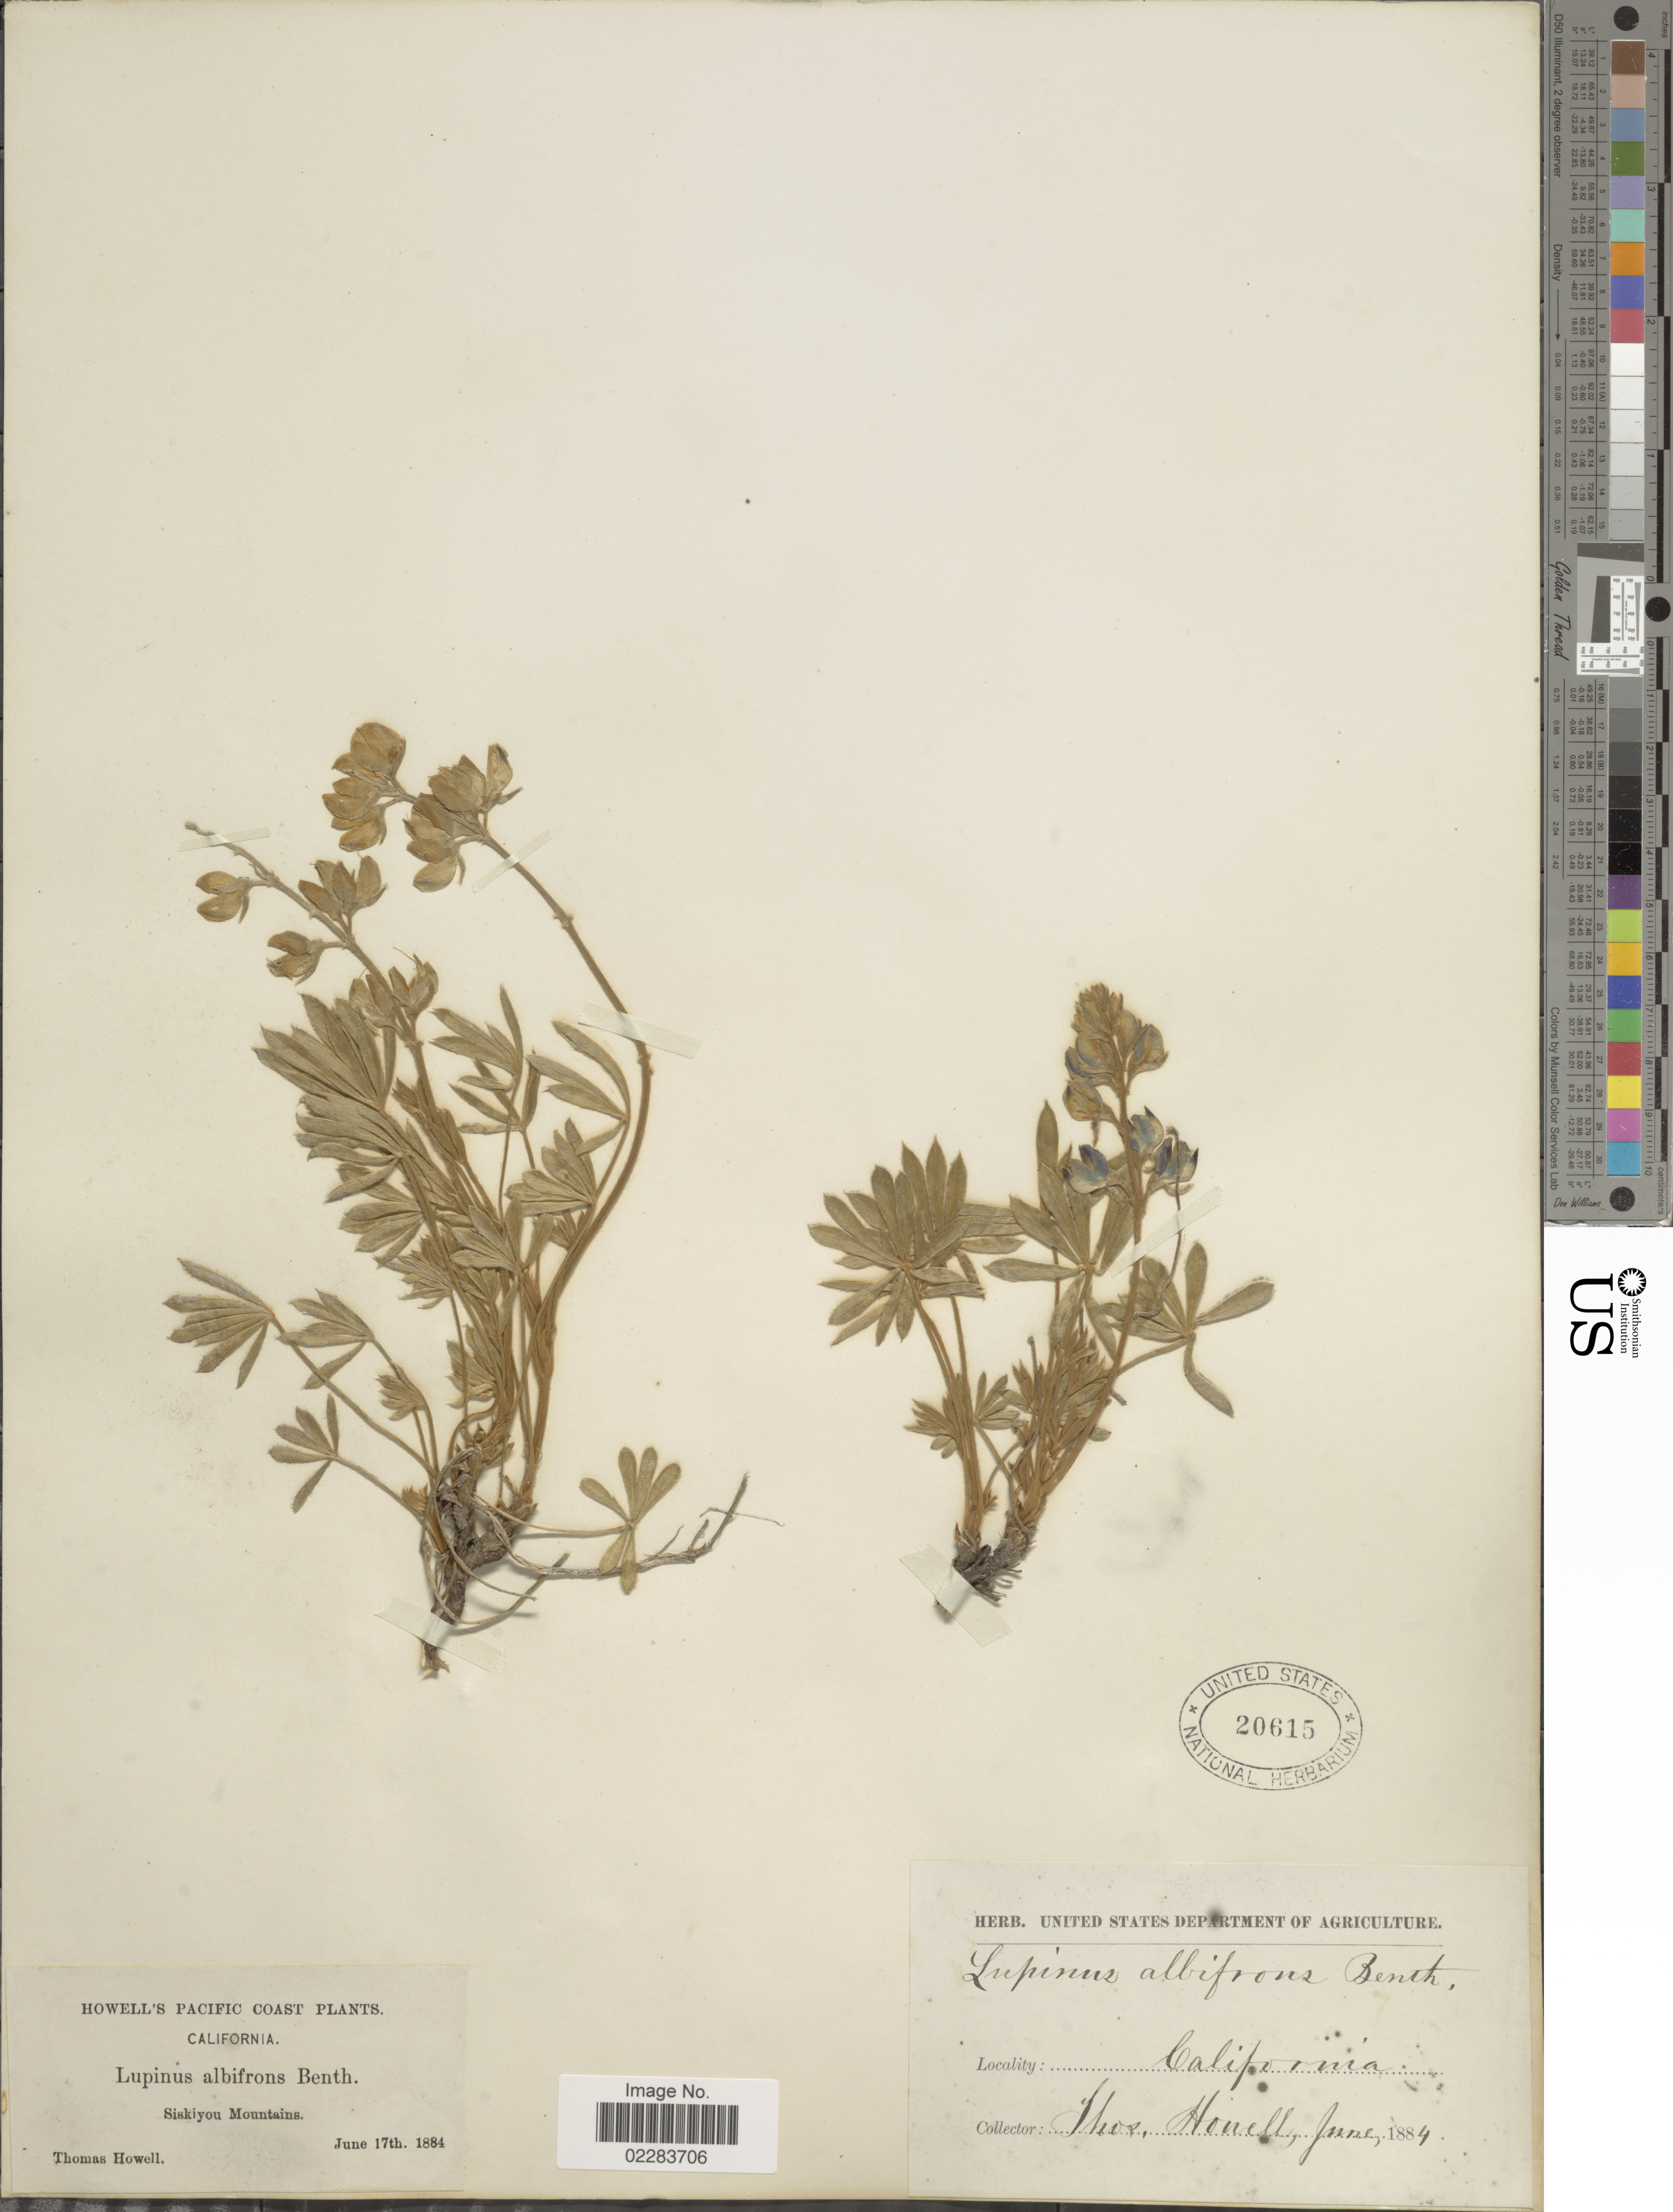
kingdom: Plantae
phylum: Tracheophyta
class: Magnoliopsida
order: Fabales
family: Fabaceae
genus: Lupinus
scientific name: Lupinus albifrons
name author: Benth.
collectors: T. Howell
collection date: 1884-06-17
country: United States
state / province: California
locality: Siskiyou Mountains.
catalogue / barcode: US 20615